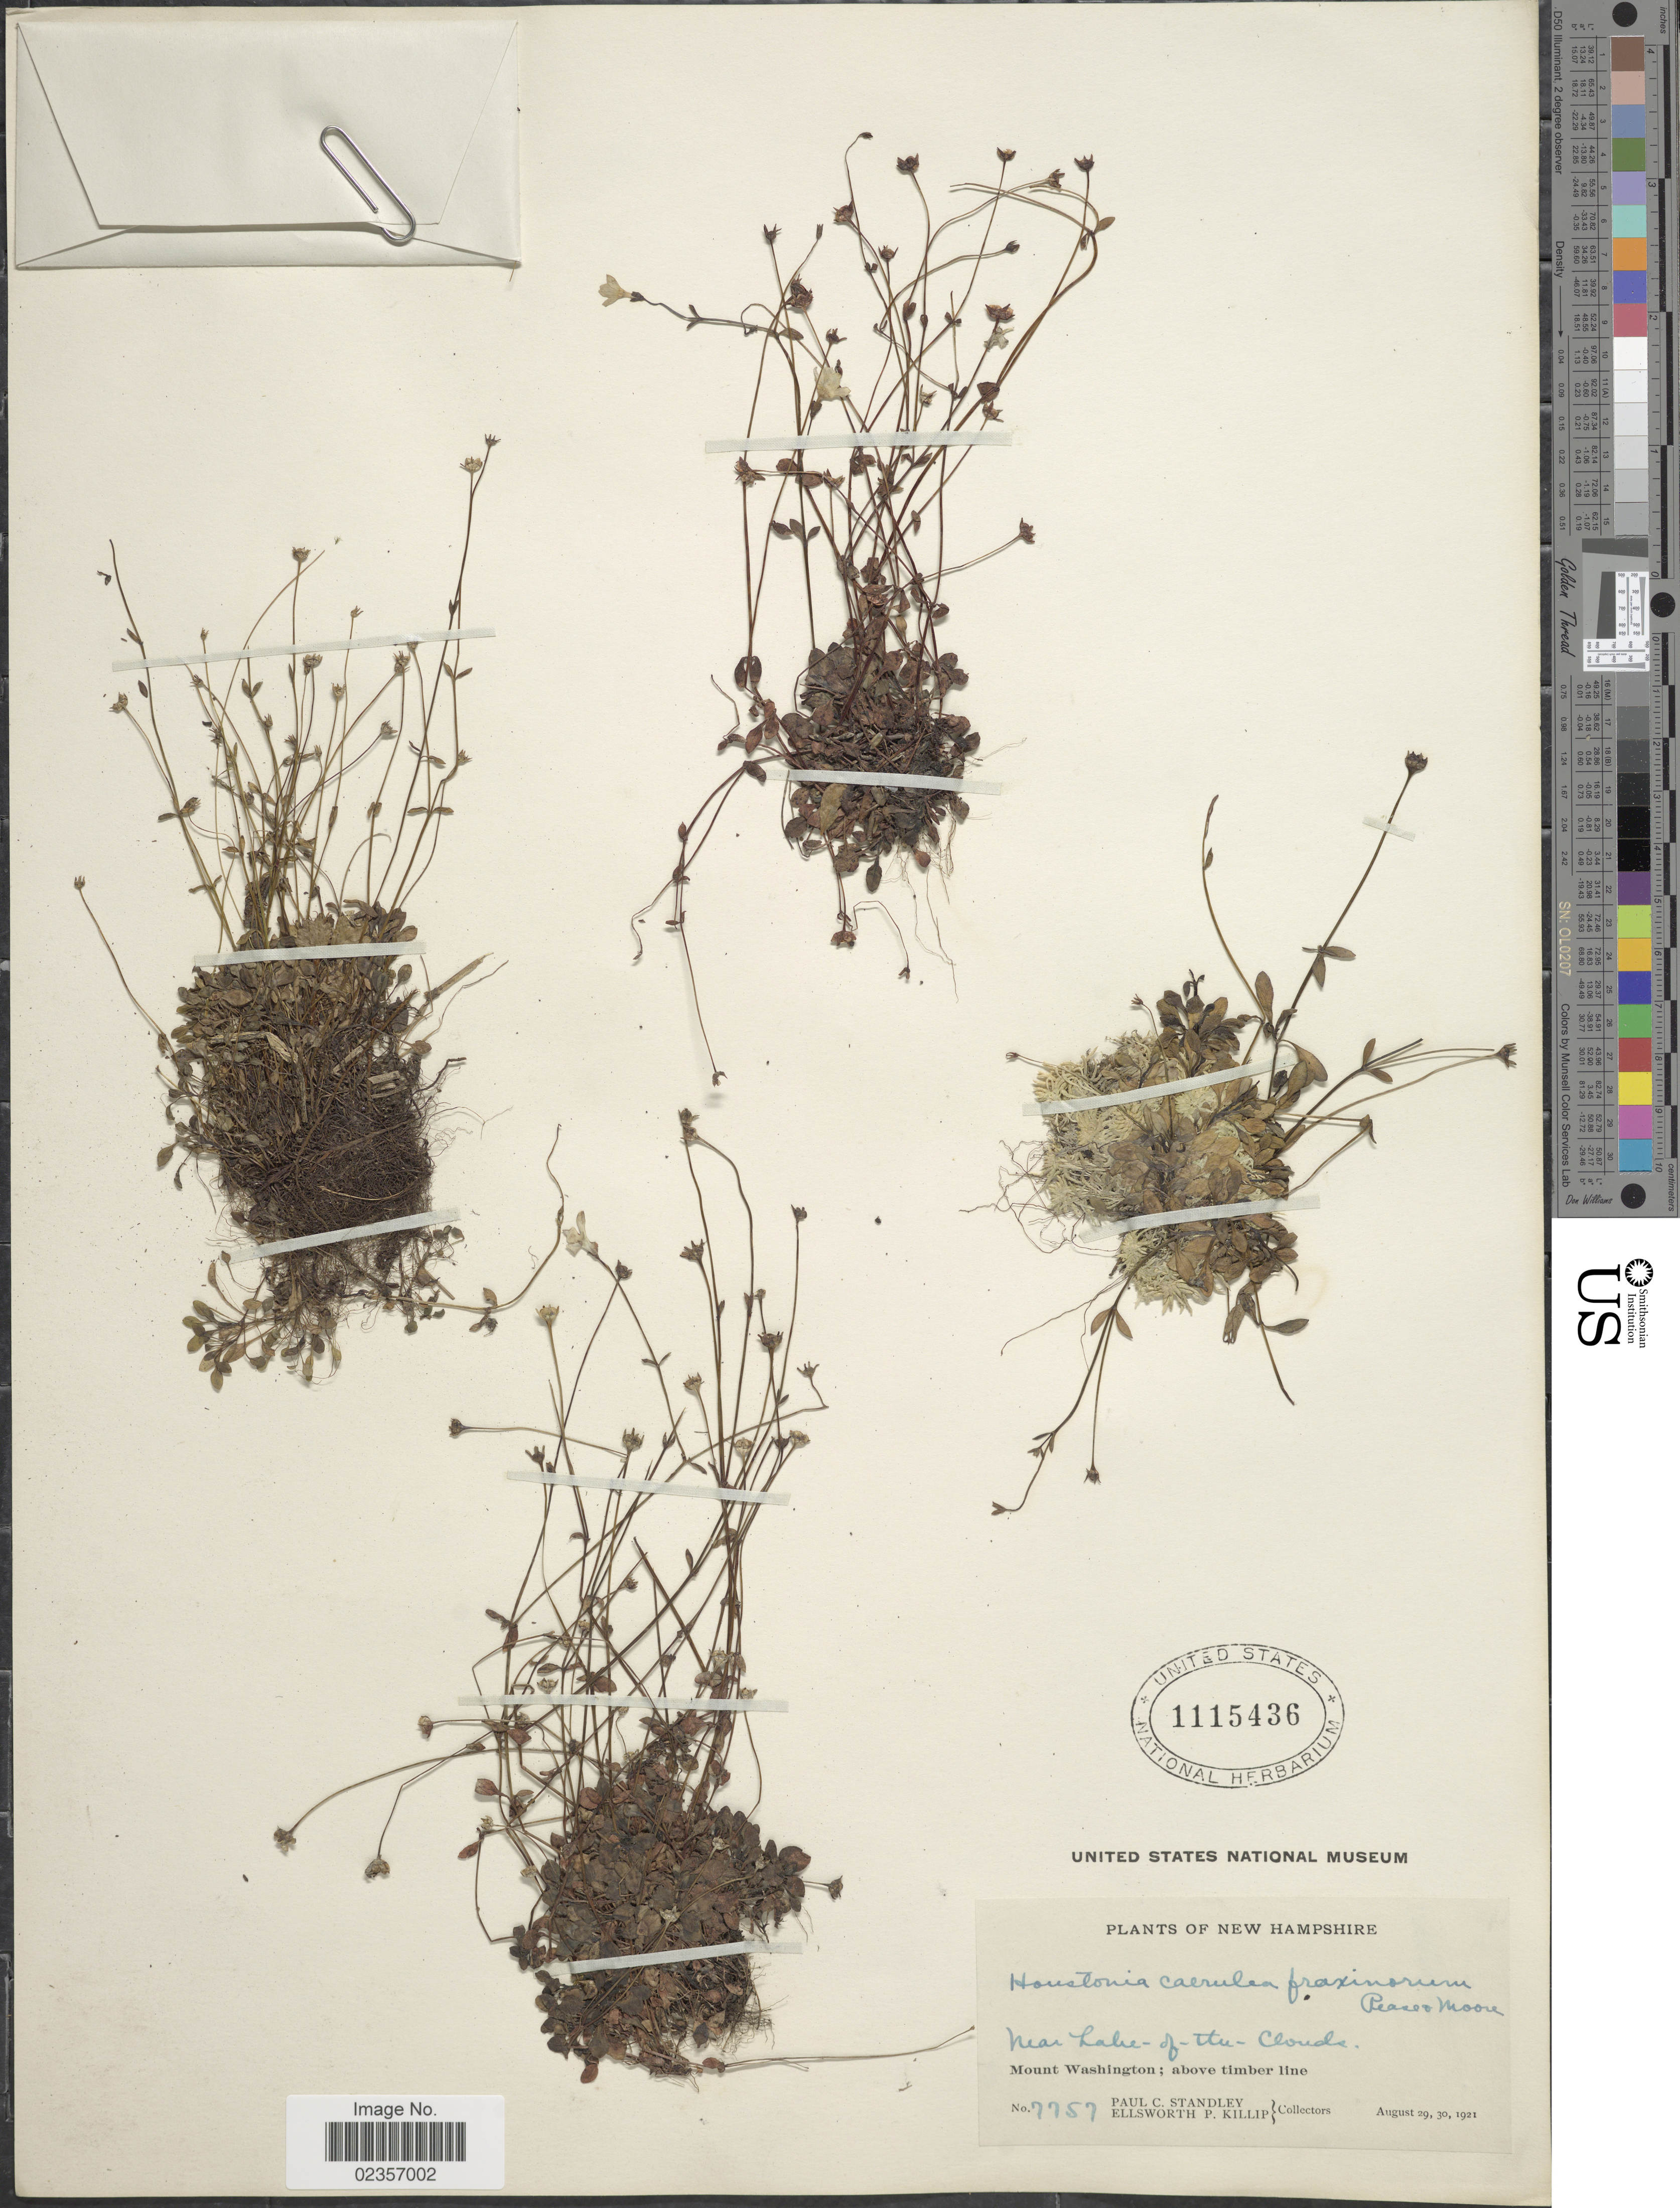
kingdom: Plantae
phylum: Tracheophyta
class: Magnoliopsida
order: Gentianales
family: Rubiaceae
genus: Houstonia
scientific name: Houstonia caerulea var. faxonorum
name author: Pease & A.H. Moore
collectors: P. C. Standley & E. P. Killip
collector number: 7757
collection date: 1921-08-29/1921-08-30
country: United States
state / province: New Hampshire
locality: Near Lake-of-the-Clouds, Mount Washington; above timber line.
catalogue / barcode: US 1115436